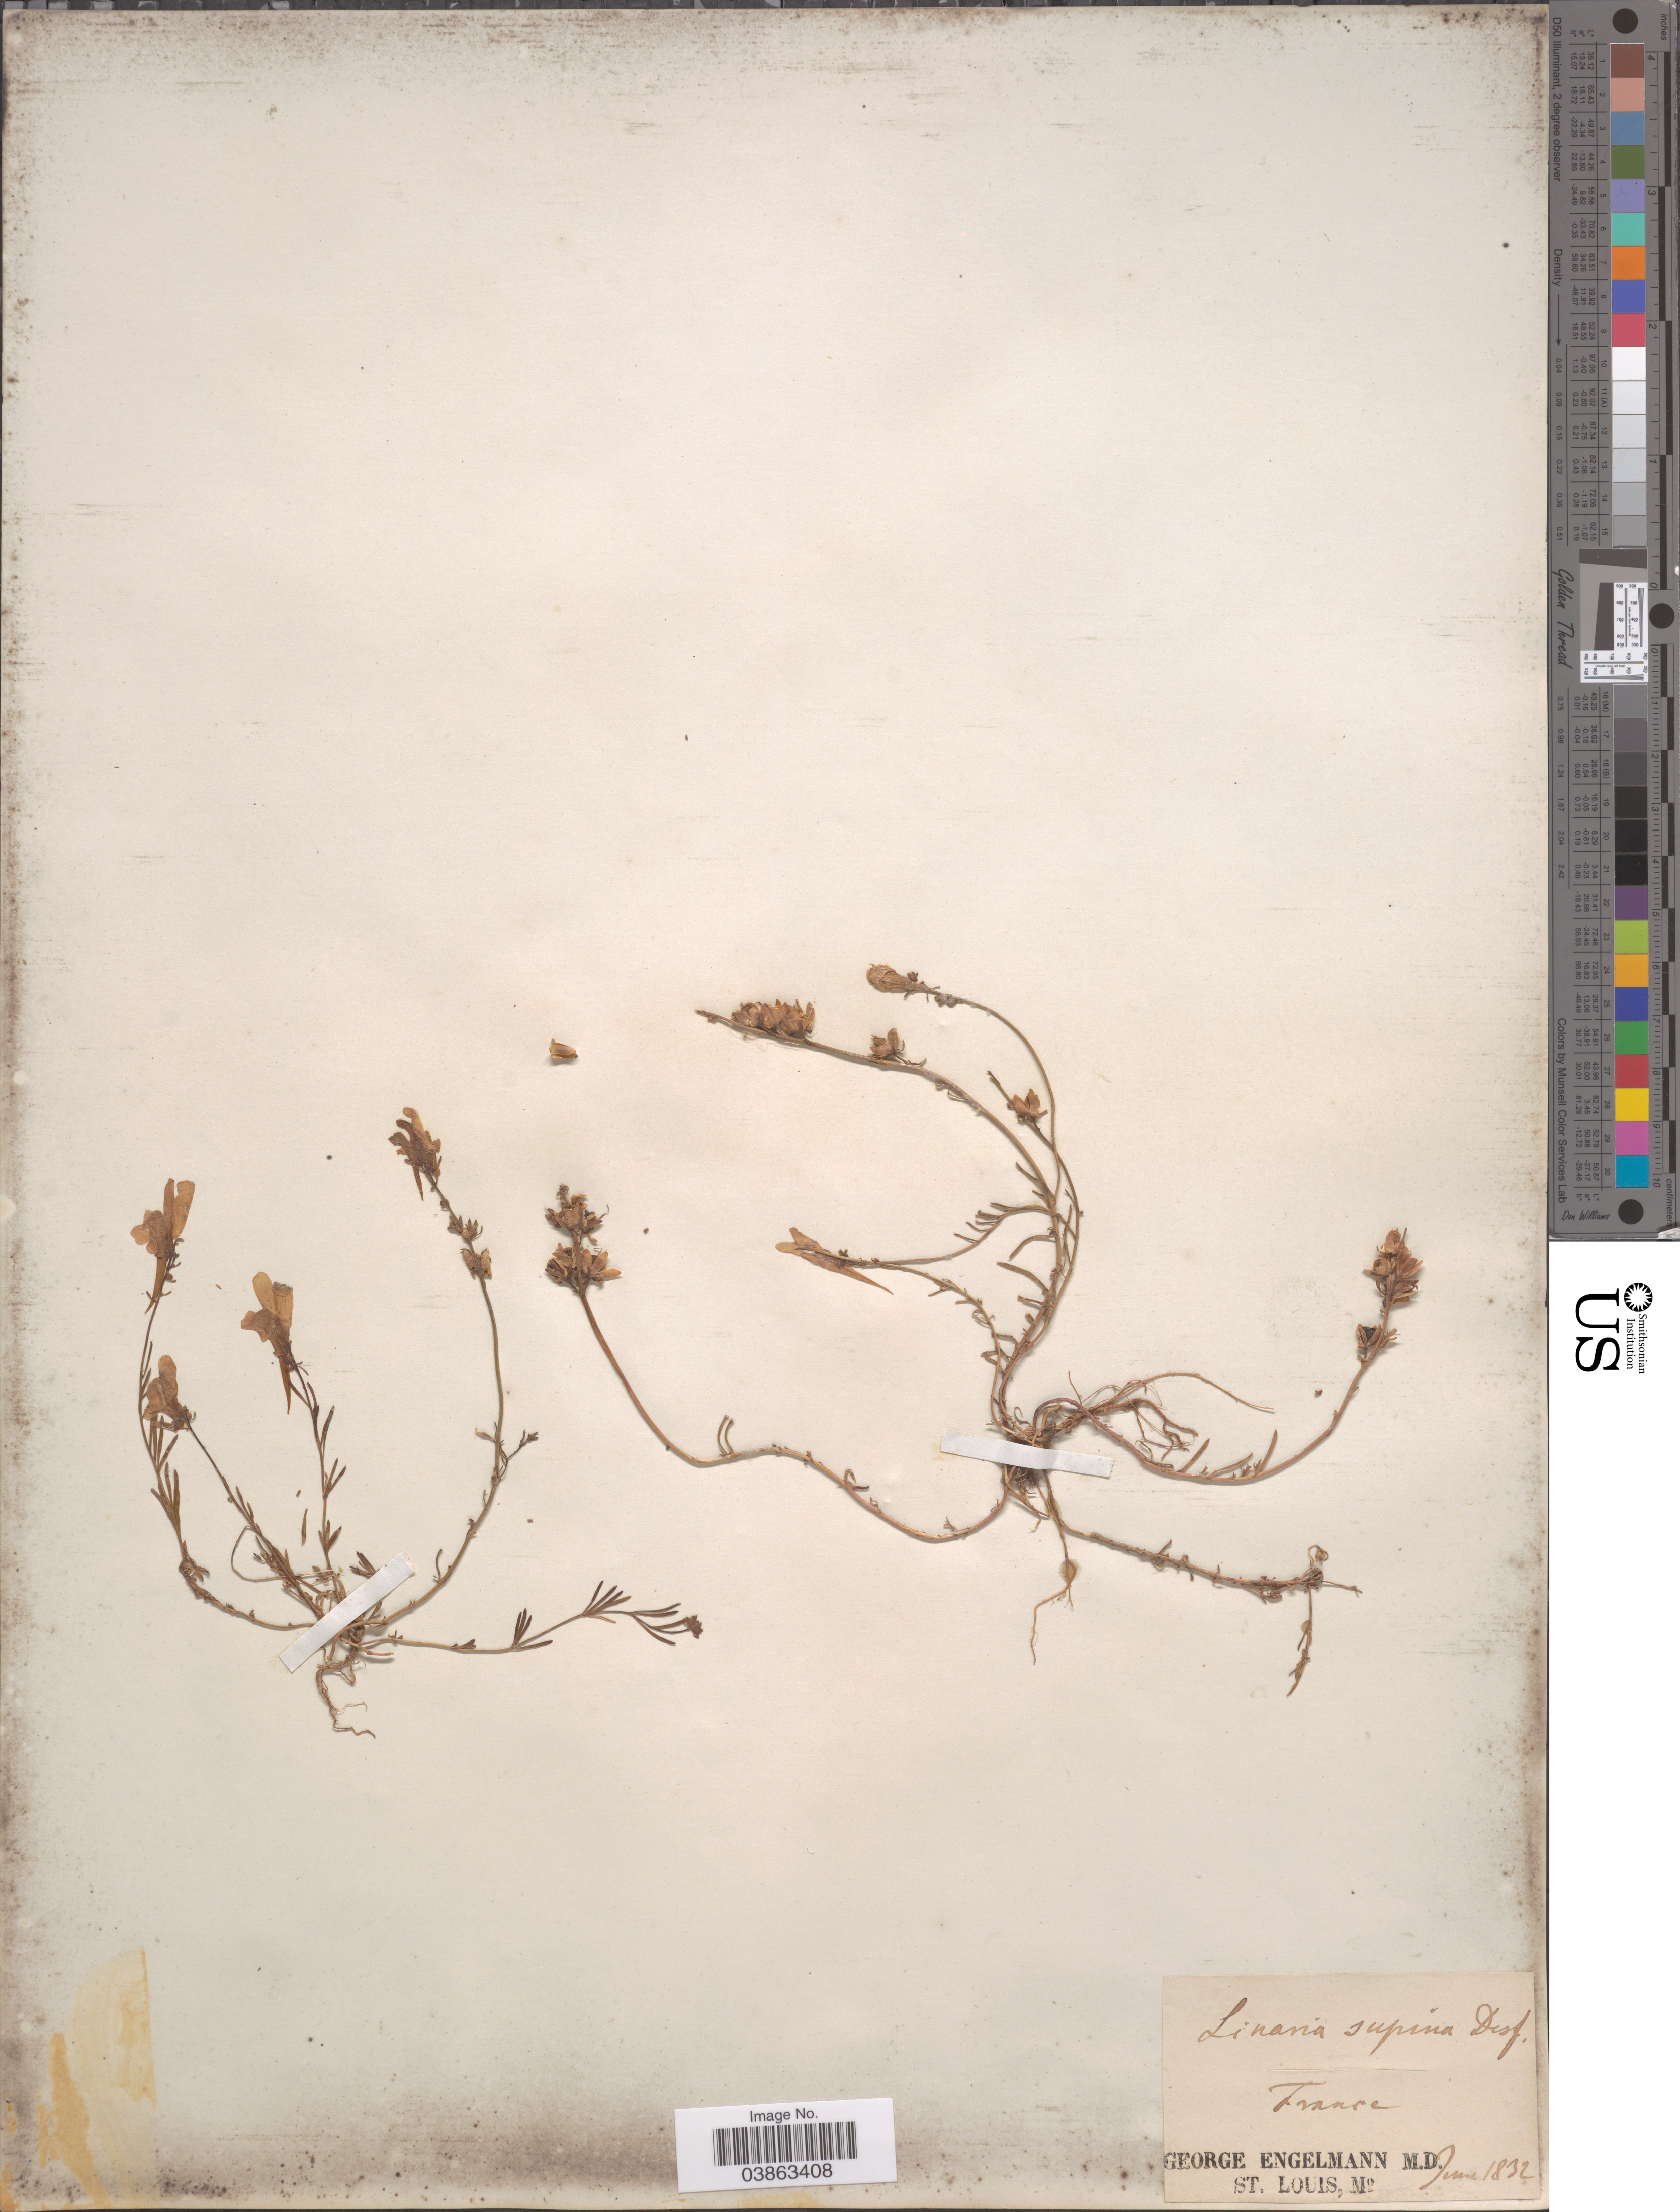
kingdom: Plantae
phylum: Tracheophyta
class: Magnoliopsida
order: Lamiales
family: Plantaginaceae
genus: Linaria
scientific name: Linaria supina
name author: (L.) Chaz.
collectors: G. Engelmann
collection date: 1832-06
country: France